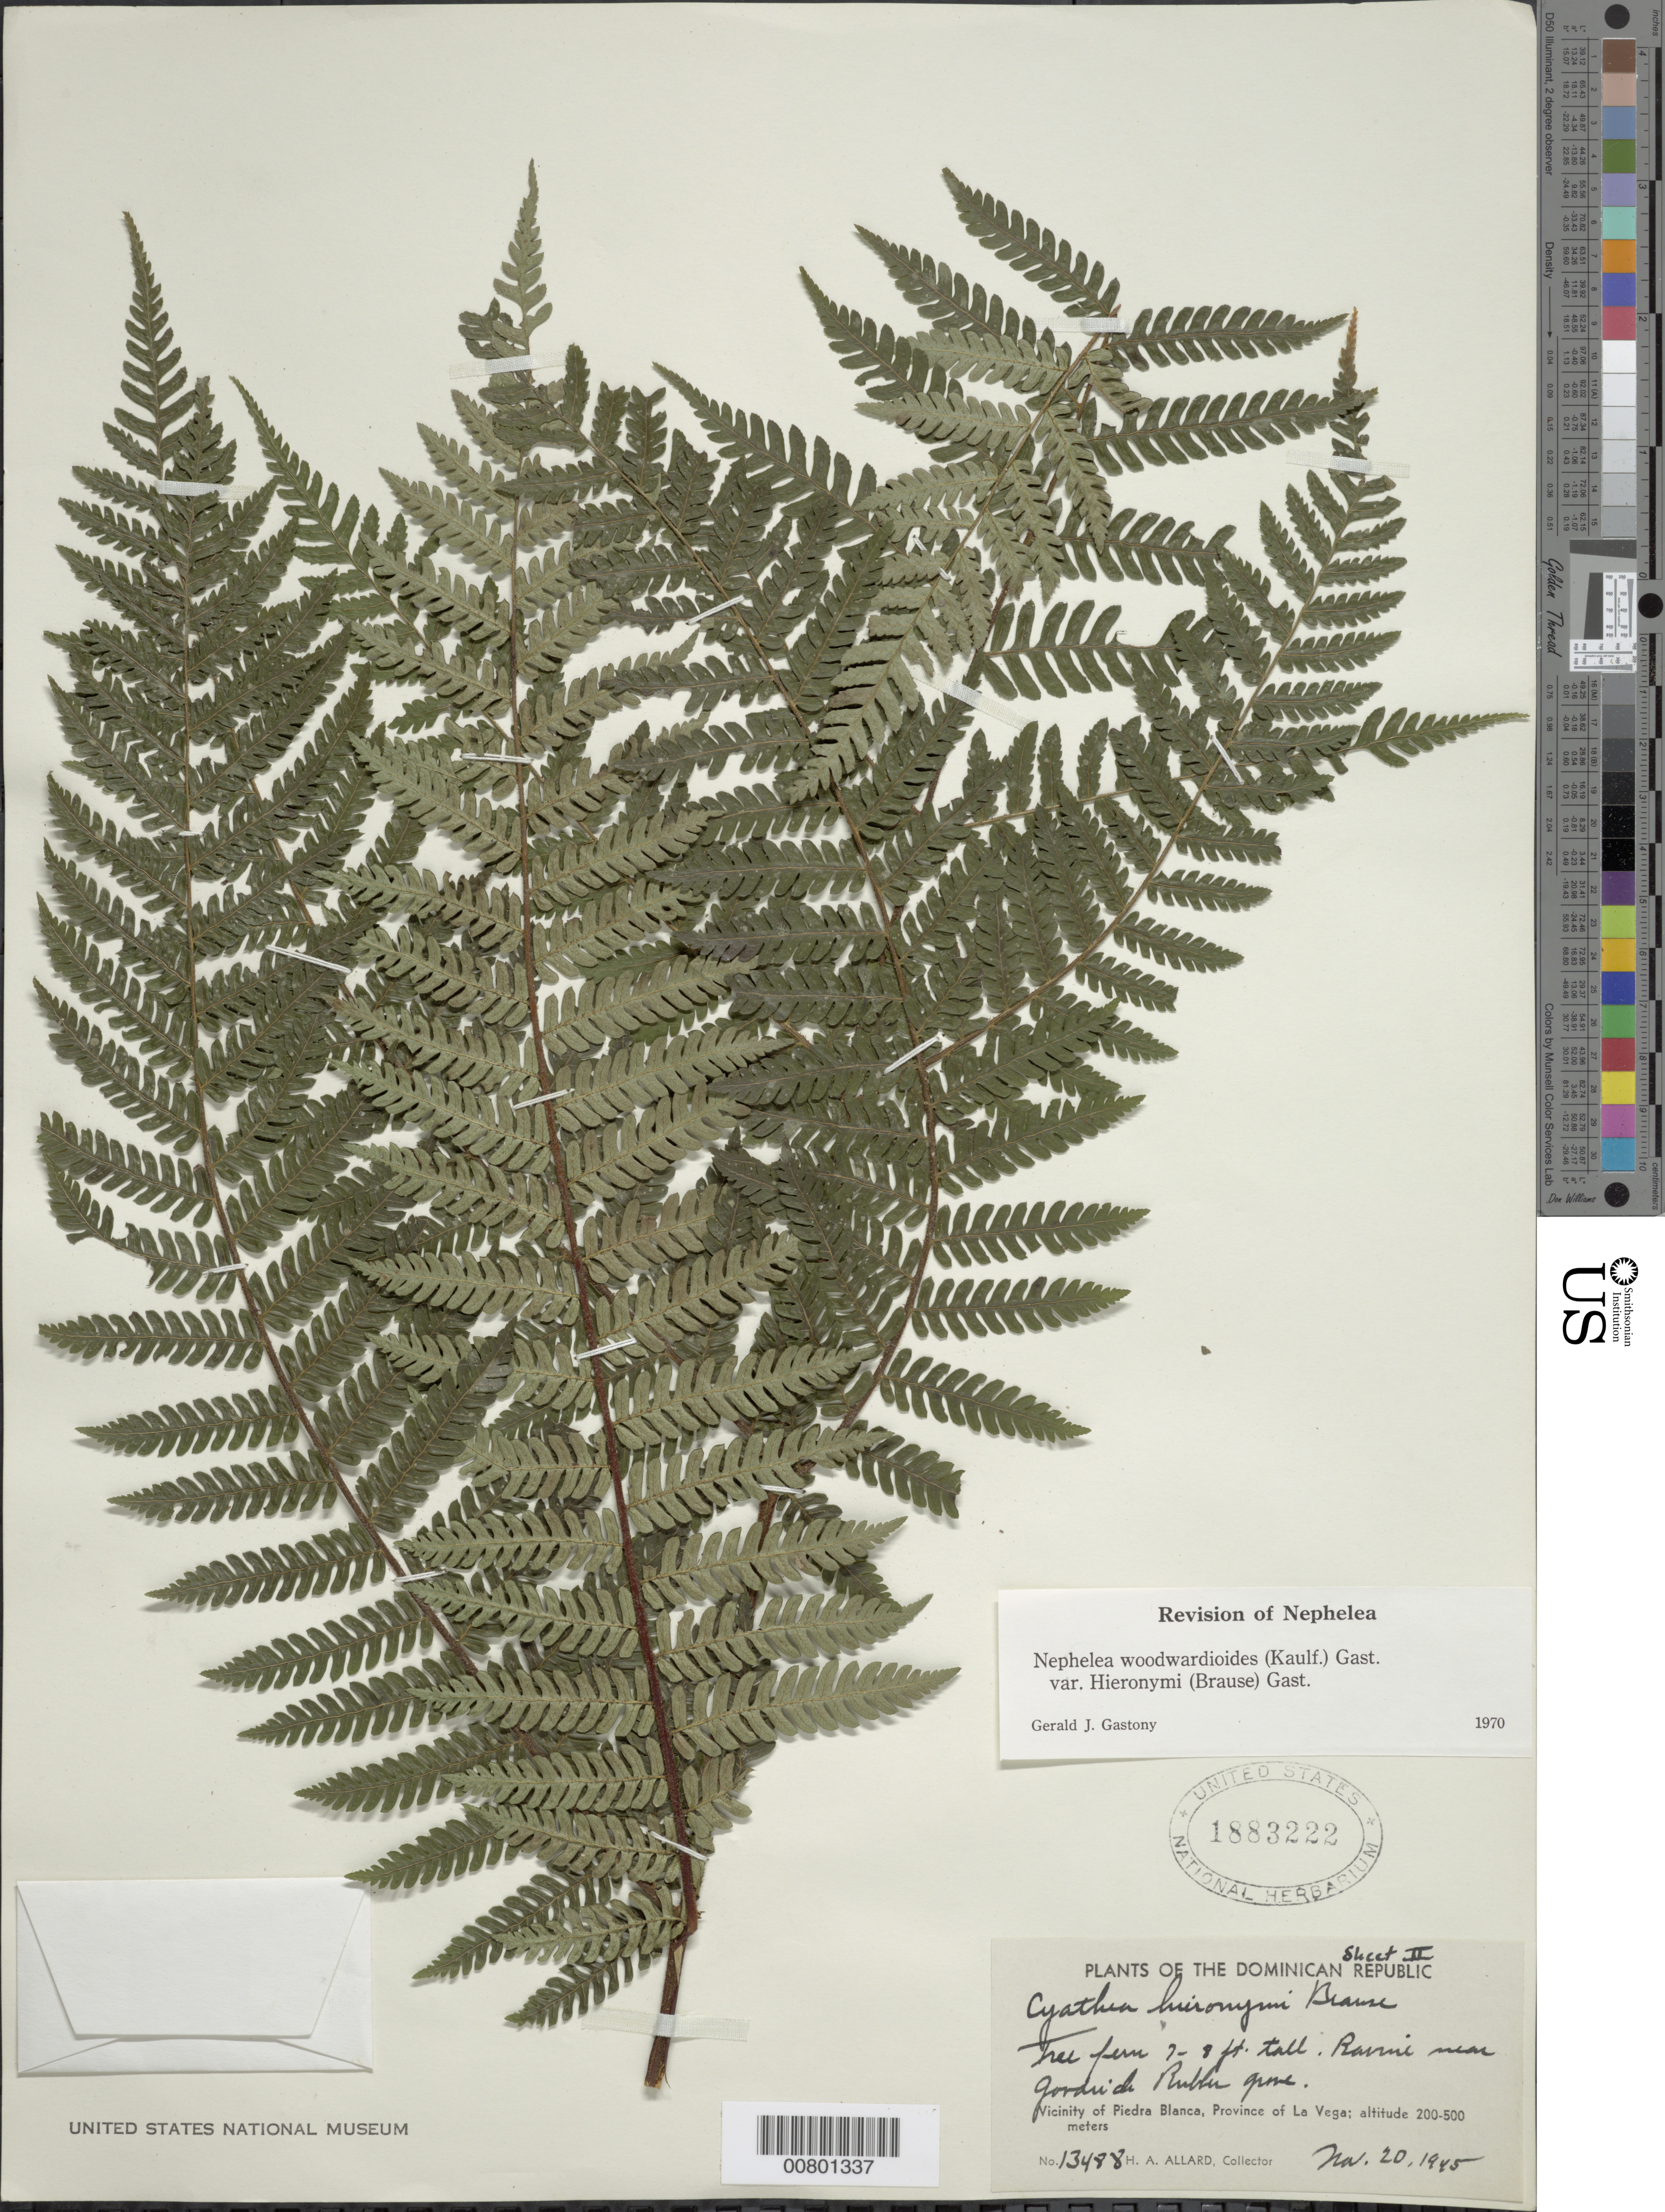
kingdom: Plantae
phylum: Tracheophyta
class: Polypodiopsida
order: Cyatheales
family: Cyatheaceae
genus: Alsophila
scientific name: Alsophila woodwardioides var. hieronymii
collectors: H. A. Allard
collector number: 13488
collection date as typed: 20 Nov 1945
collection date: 1945-11-20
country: Dominican Republic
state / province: La Vega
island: Hispaniola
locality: Piedra Blanca, Goodrich Rubber Grove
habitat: Ravine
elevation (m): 200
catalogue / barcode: US 1883222